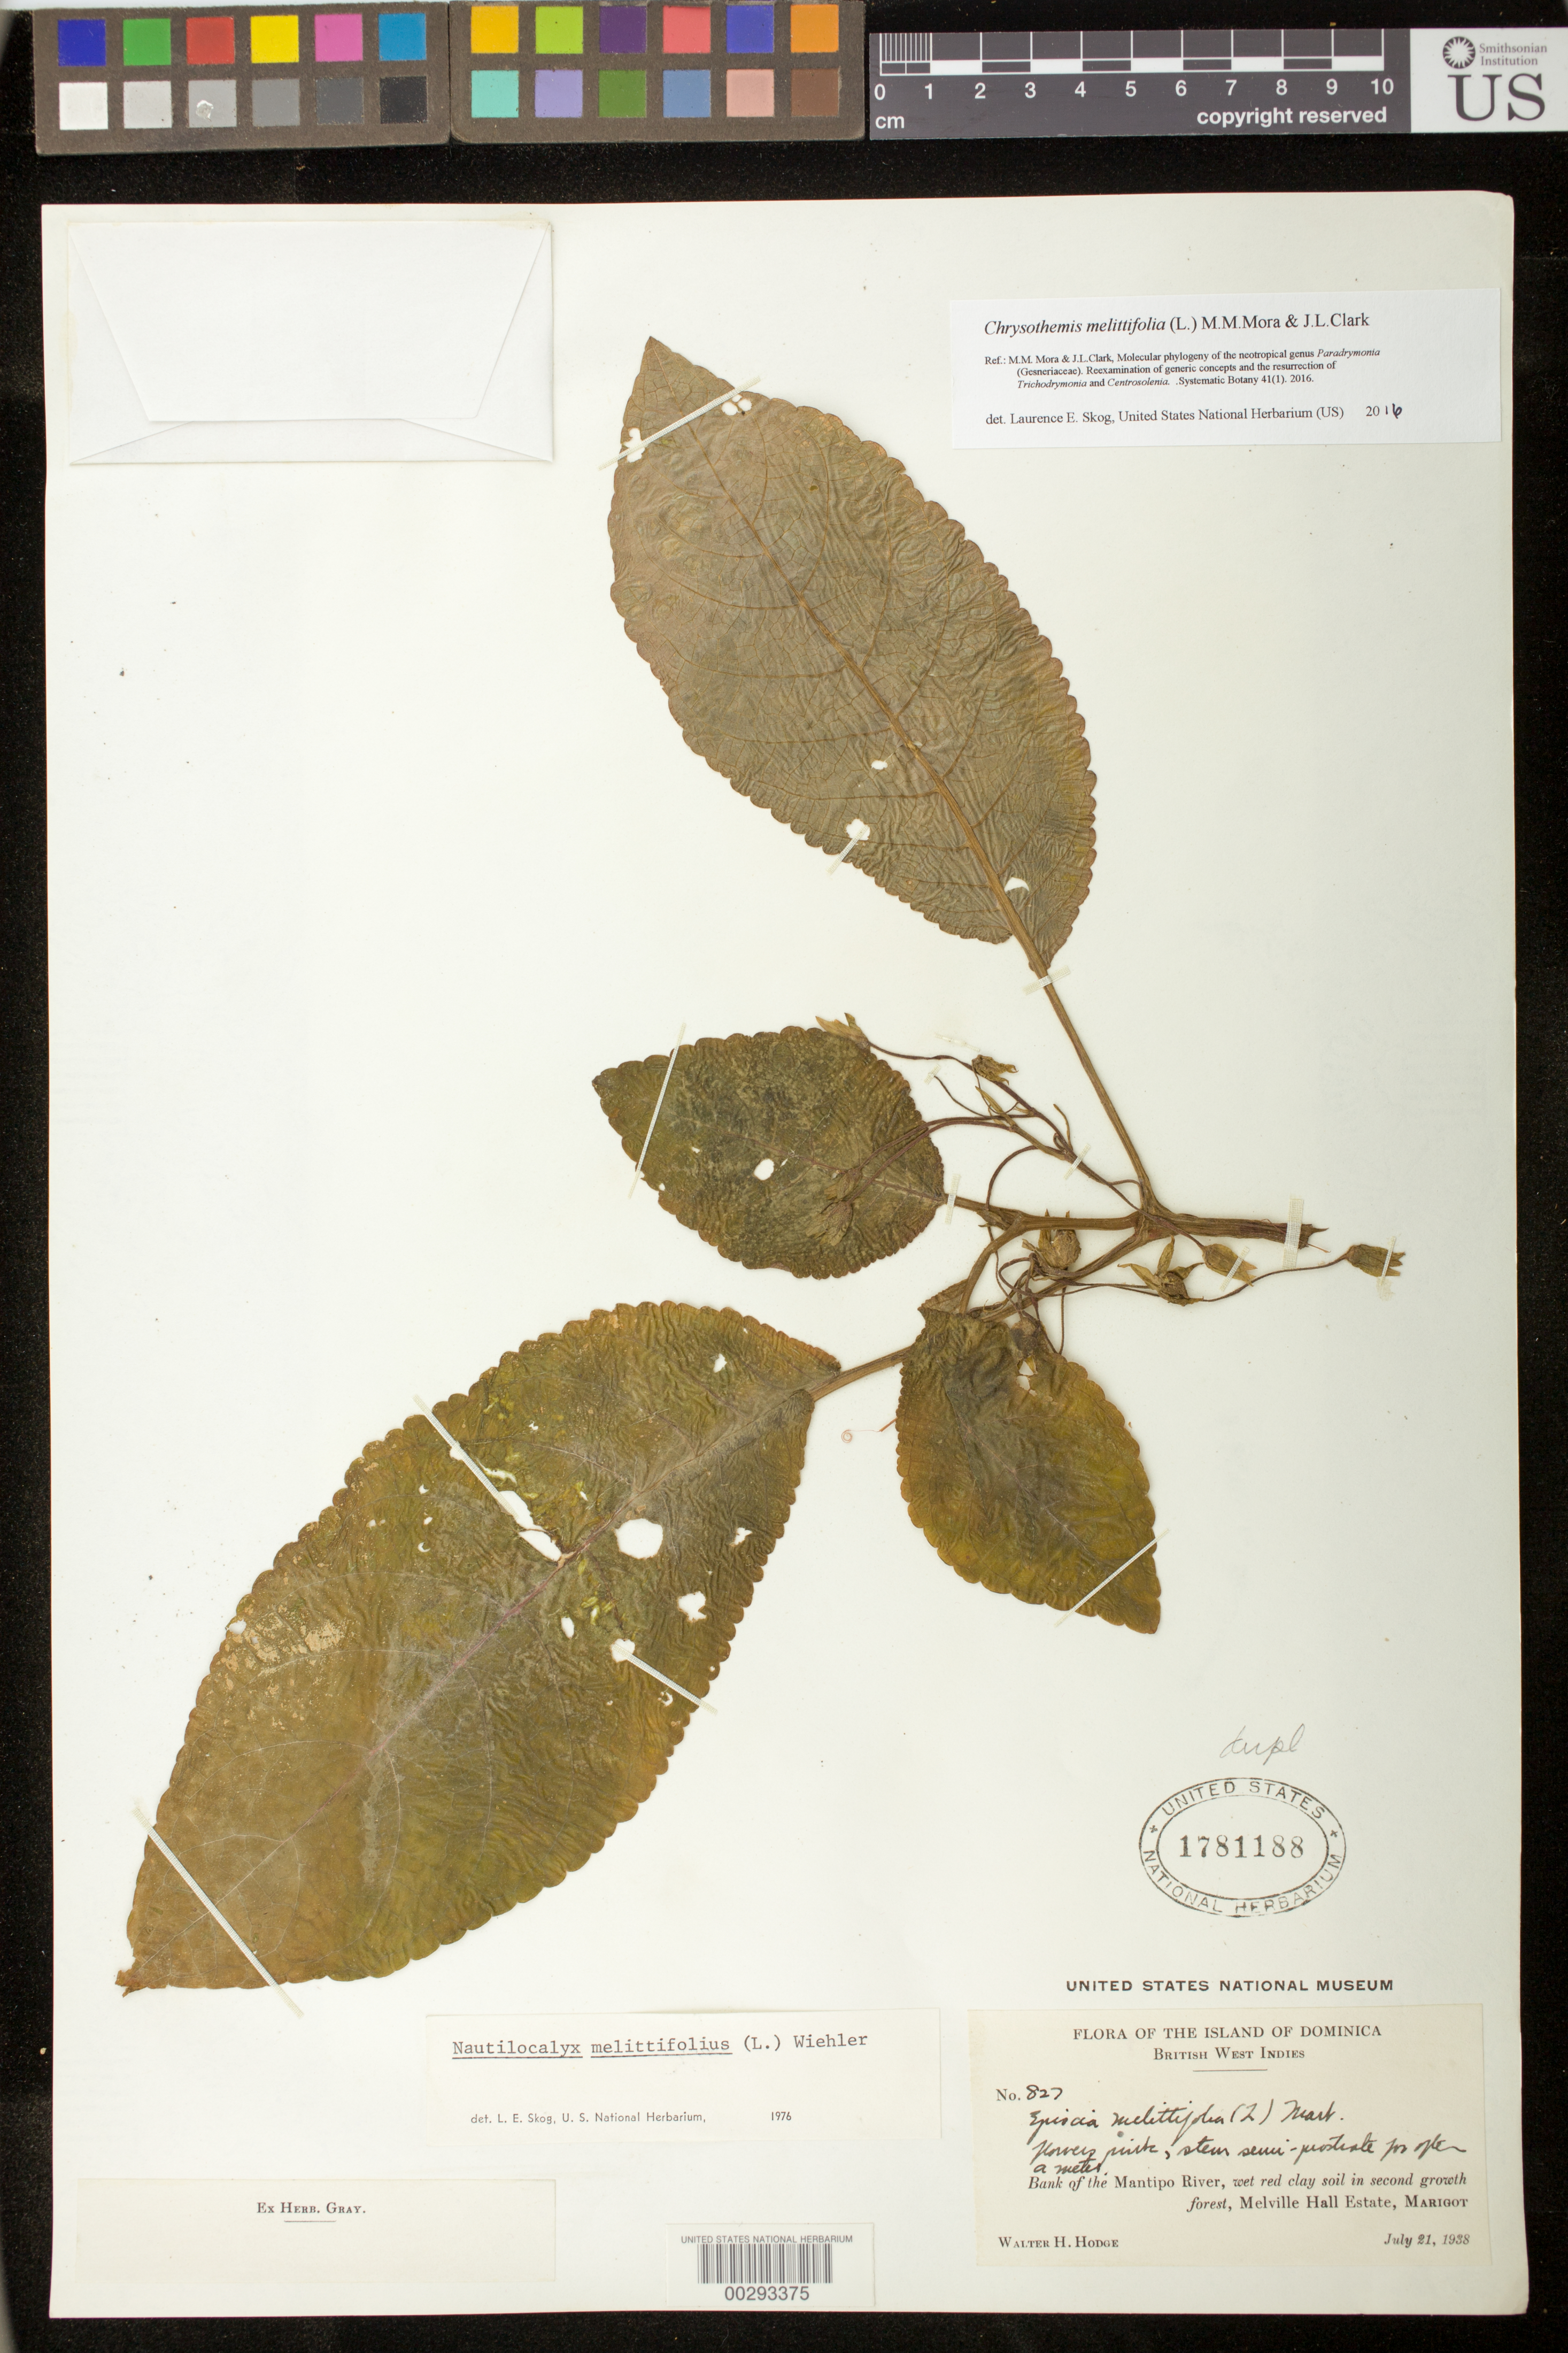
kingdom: Plantae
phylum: Tracheophyta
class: Magnoliopsida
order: Lamiales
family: Gesneriaceae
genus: Chrysothemis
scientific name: Chrysothemis melittifolia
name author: (L.) M.M. Mora & J.L. Clark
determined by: Skog, Laurence E.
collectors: W. Hodge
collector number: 827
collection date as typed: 21 Jul 1938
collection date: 1938-07-21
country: Dominica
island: Dominica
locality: Mantipo River, Melville Hall estate, Marigot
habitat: Wet red clay soil in second growth forest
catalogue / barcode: US 1781188